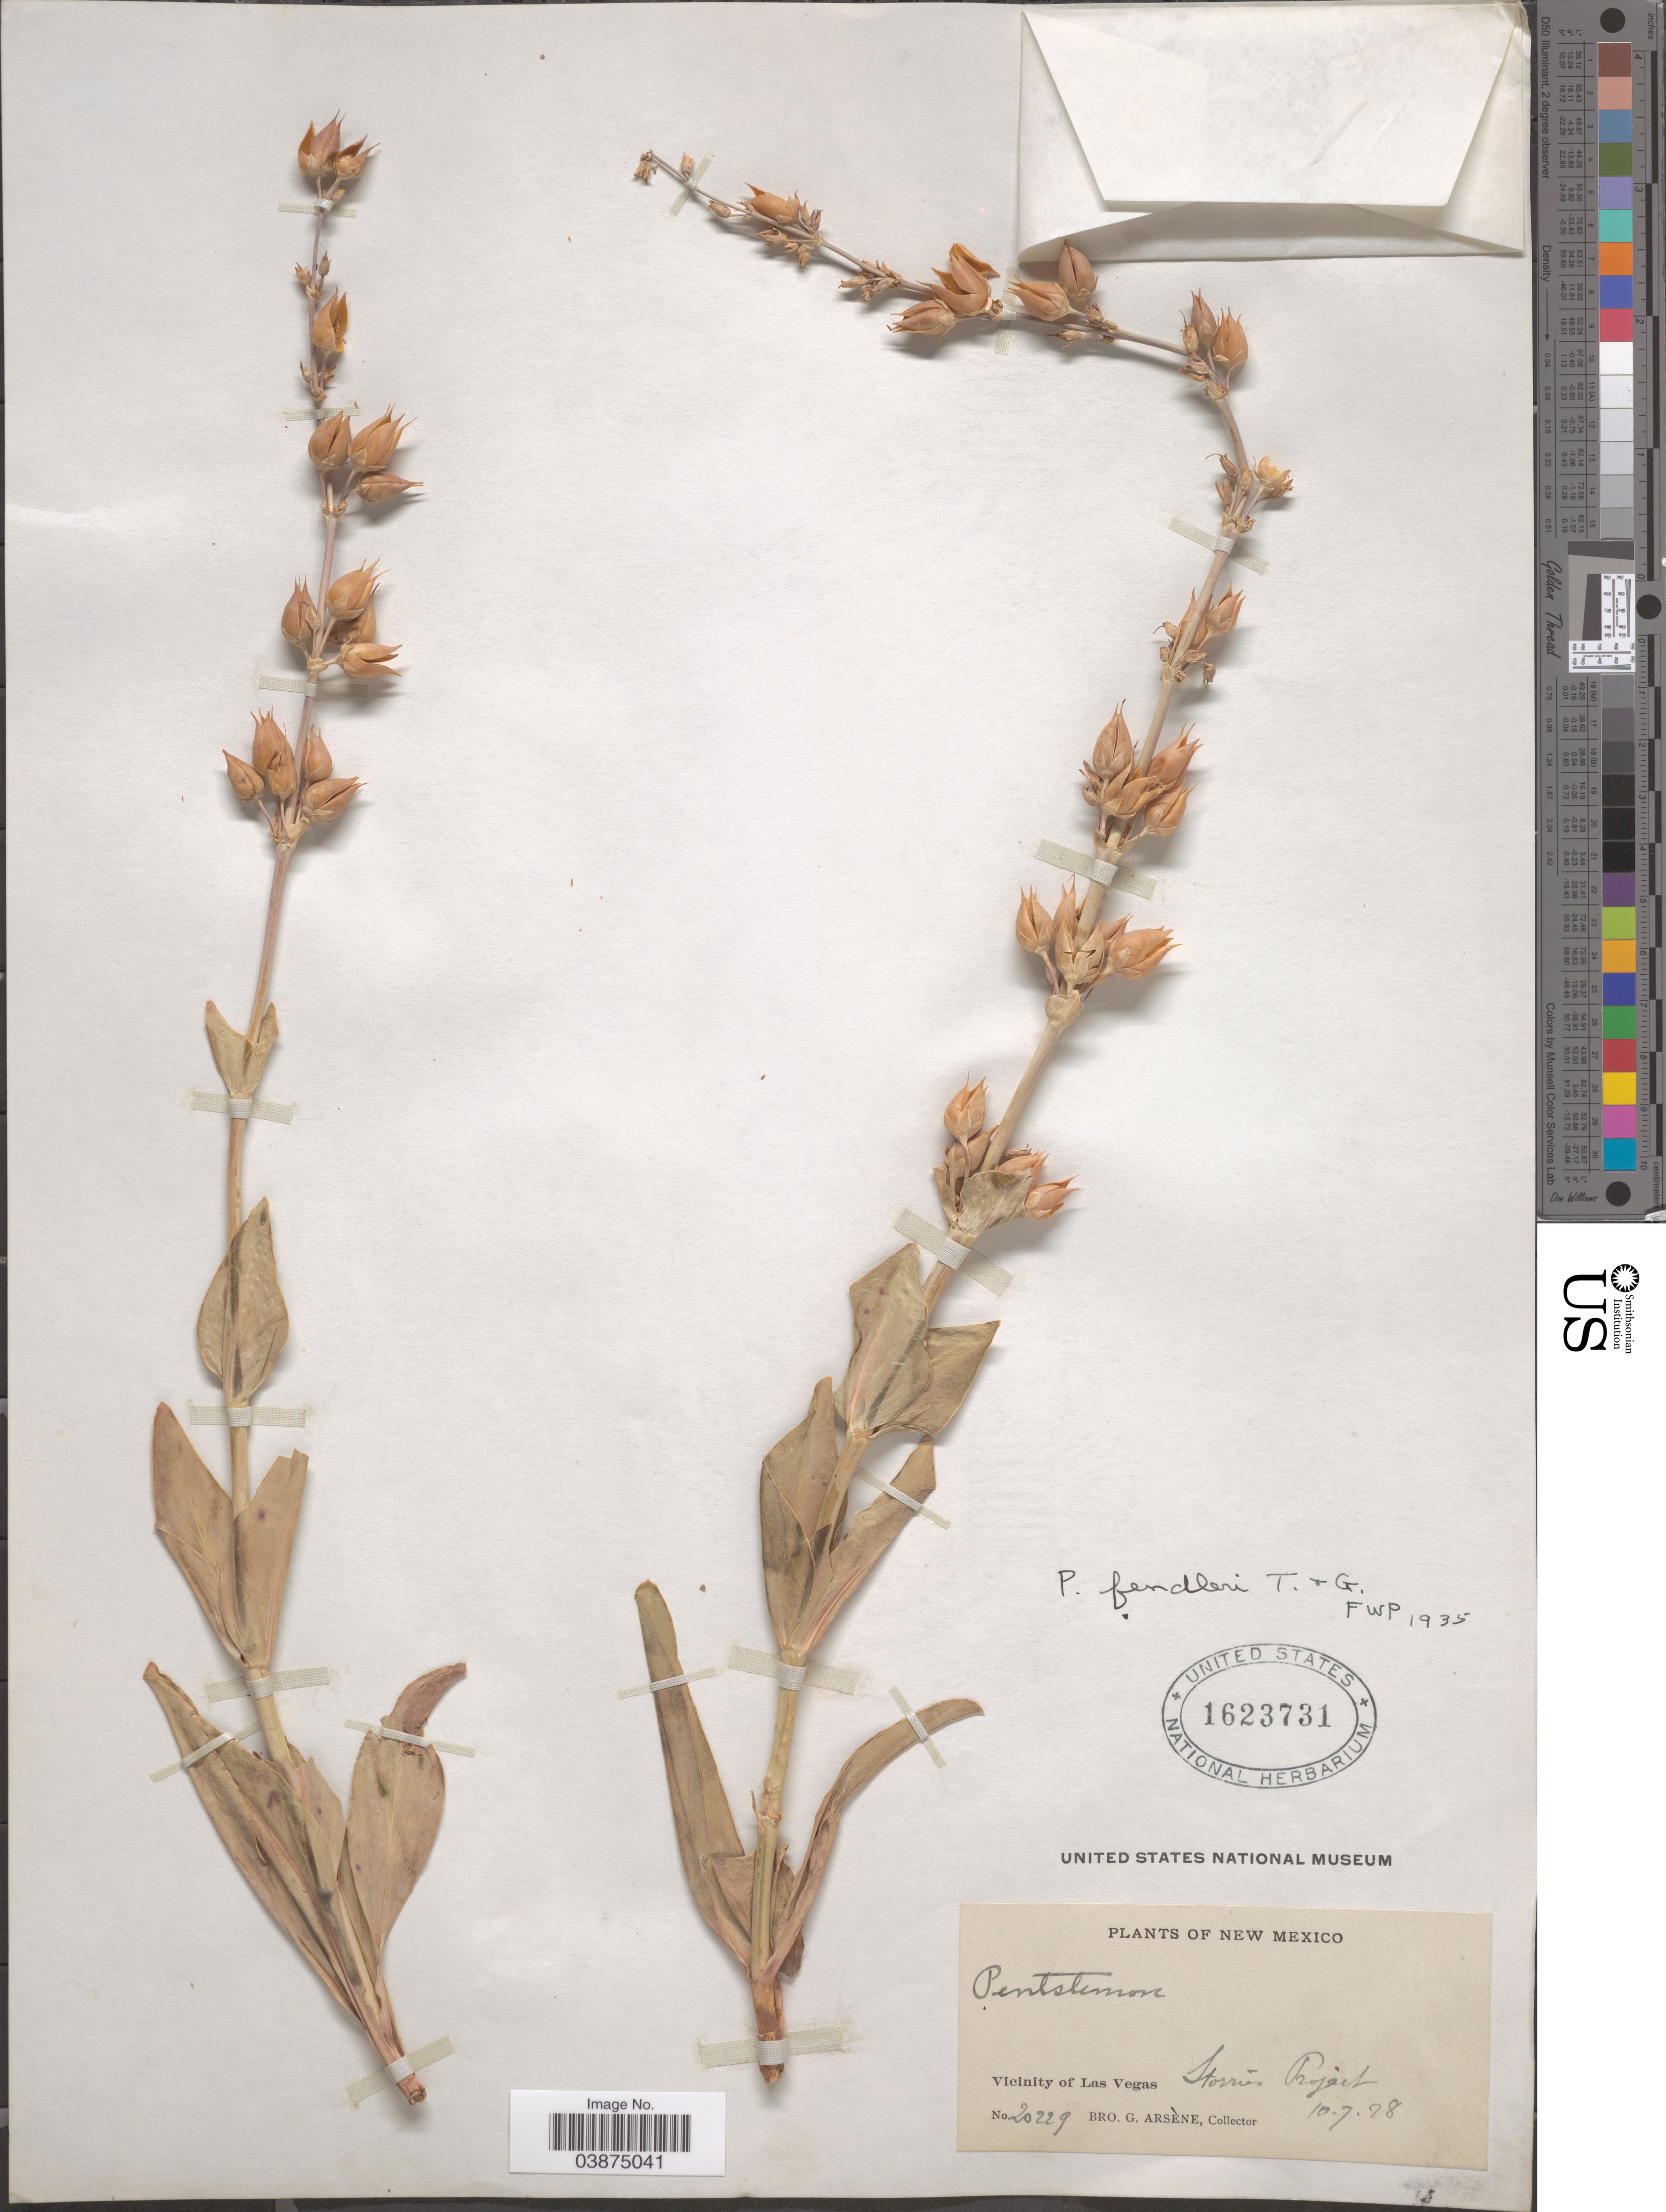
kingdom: Plantae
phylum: Tracheophyta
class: Magnoliopsida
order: Lamiales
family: Plantaginaceae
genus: Penstemon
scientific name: Penstemon fendleri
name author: Torr. & A. Gray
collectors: Bro. G. Arsène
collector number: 20229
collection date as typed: Transcribed d/m/y: 7/10/28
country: United States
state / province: New Mexico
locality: Vicinity of Las Vegas. Storrie's Project.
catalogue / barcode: US 1623731